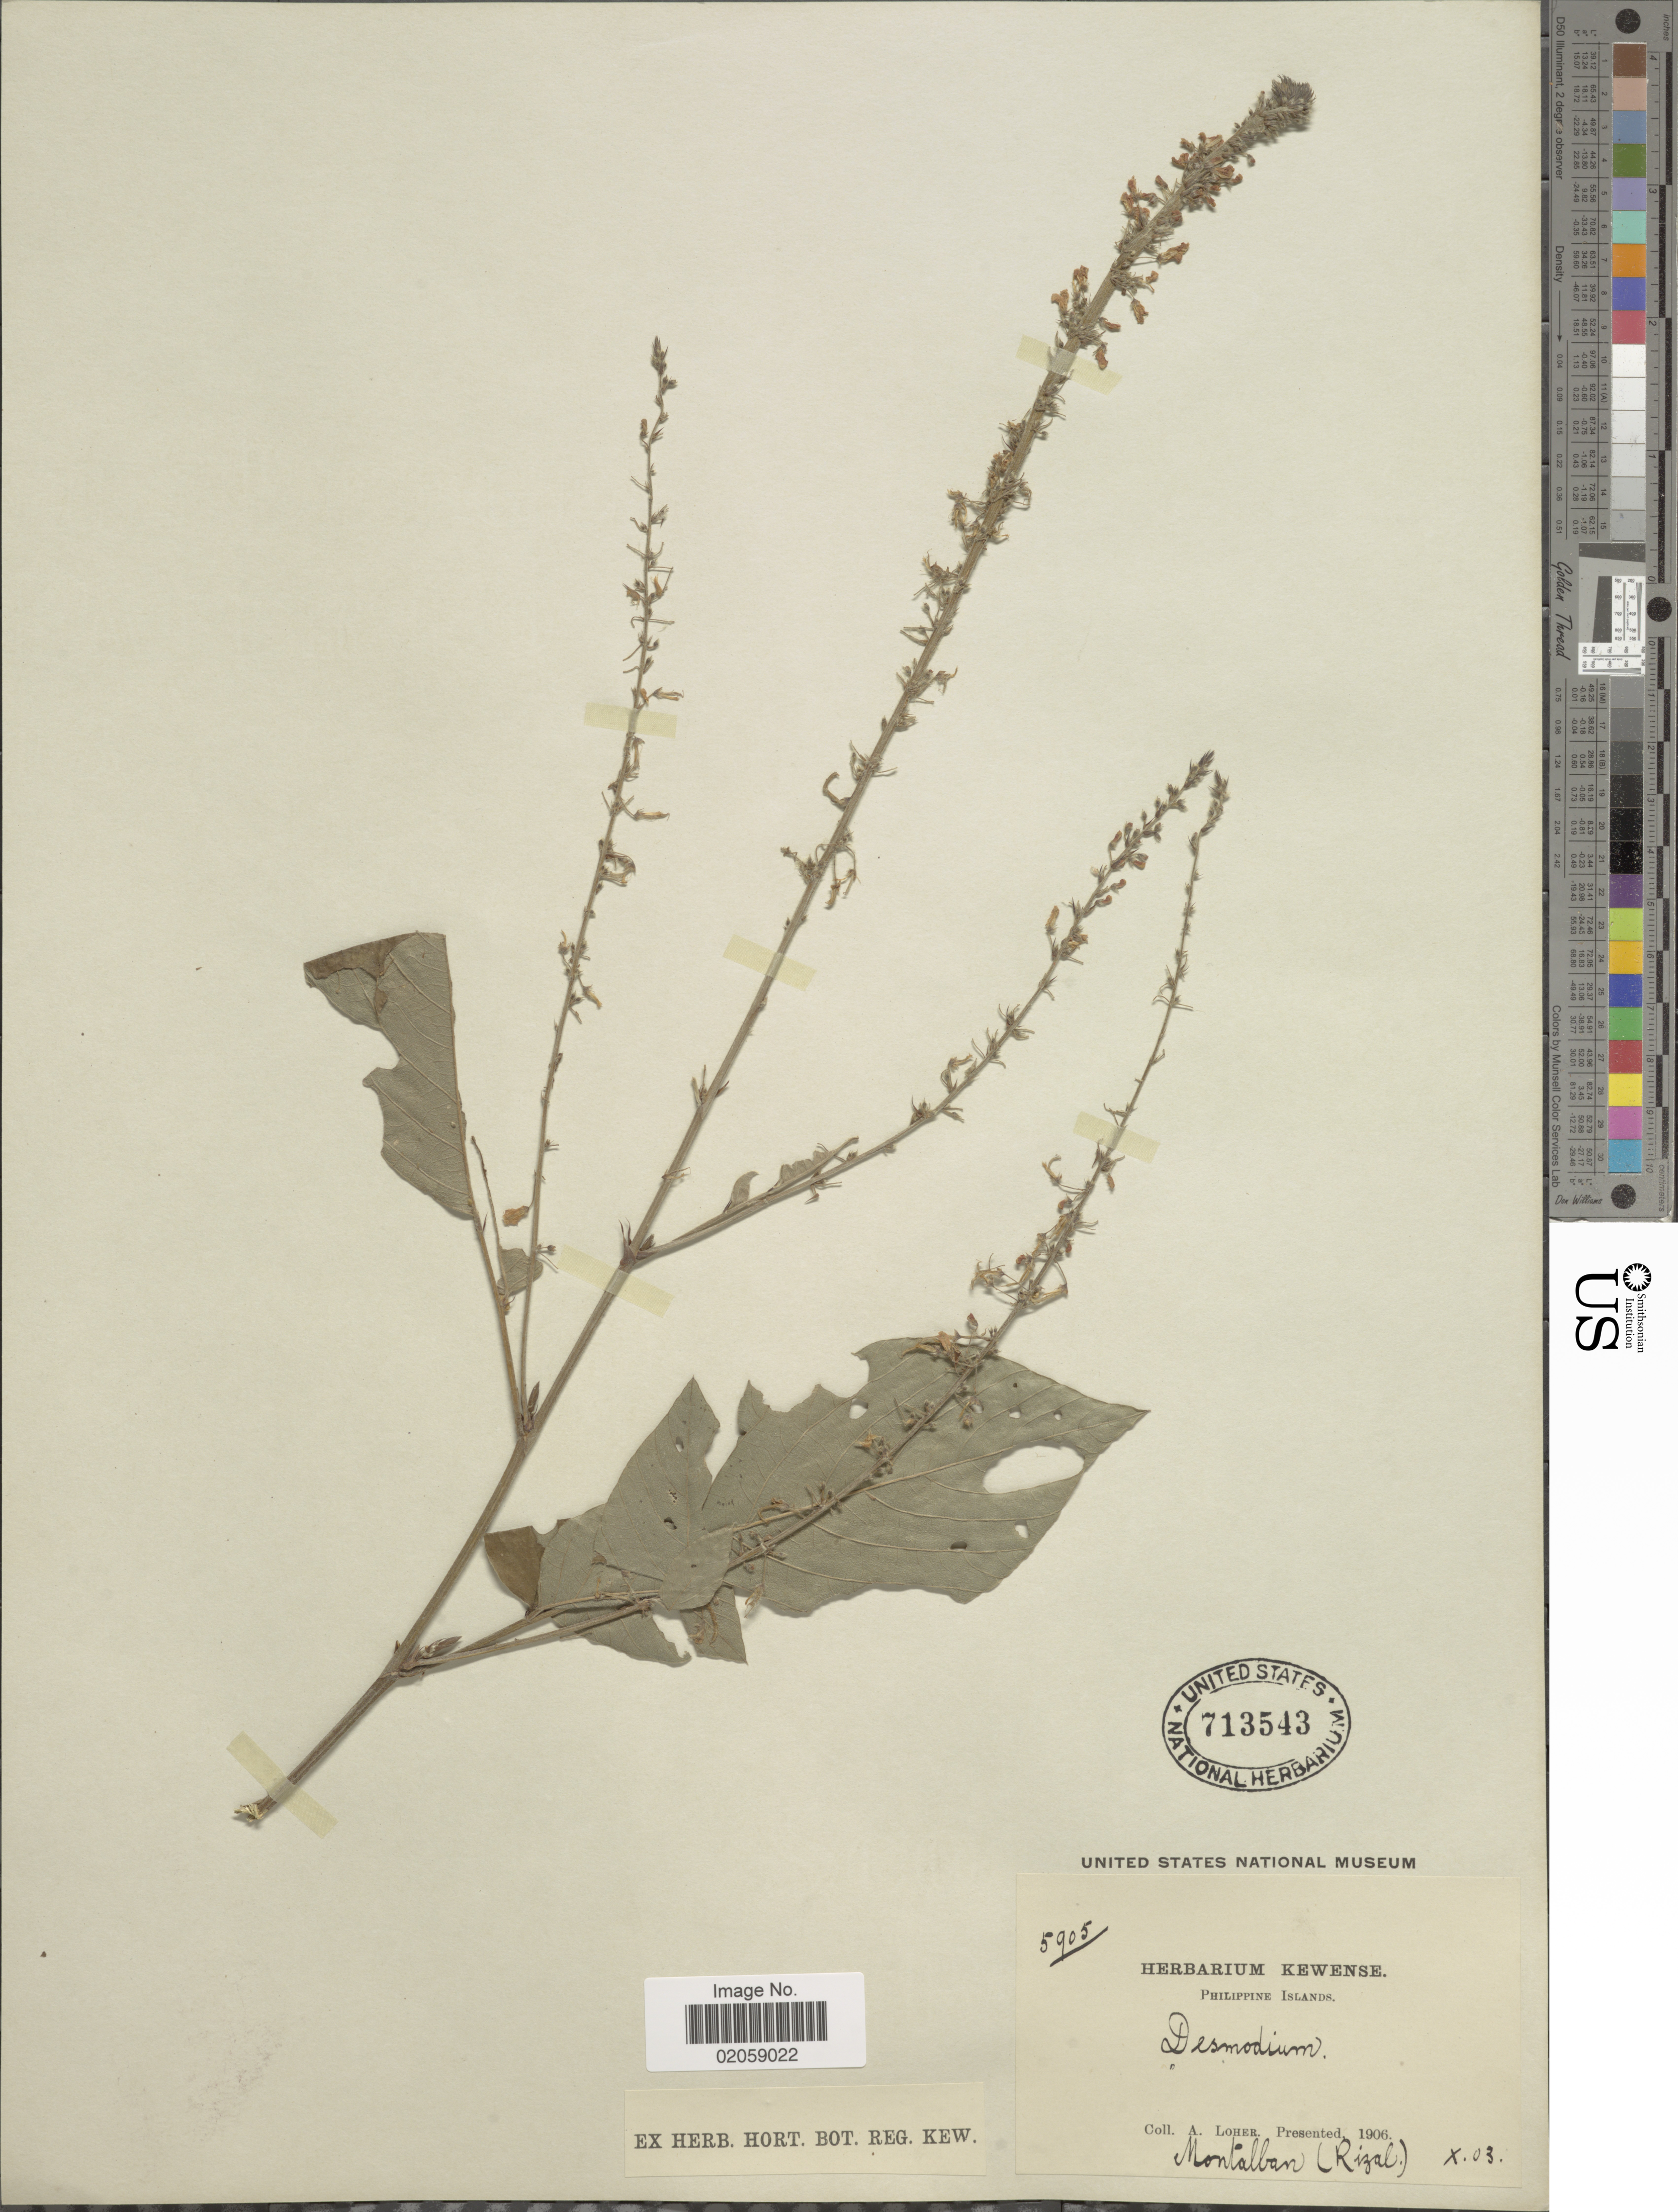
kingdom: Plantae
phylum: Tracheophyta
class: Magnoliopsida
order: Fabales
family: Fabaceae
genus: Sohmaea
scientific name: Sohmaea laxiflora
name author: (DC.) H. Ohashi & K. Ohashi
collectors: A. Loher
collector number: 5905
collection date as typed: Transcribed d/m/y: /10/03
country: Philippines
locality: Philippine Islands. Montalban (Rizal)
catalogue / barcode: US 713543